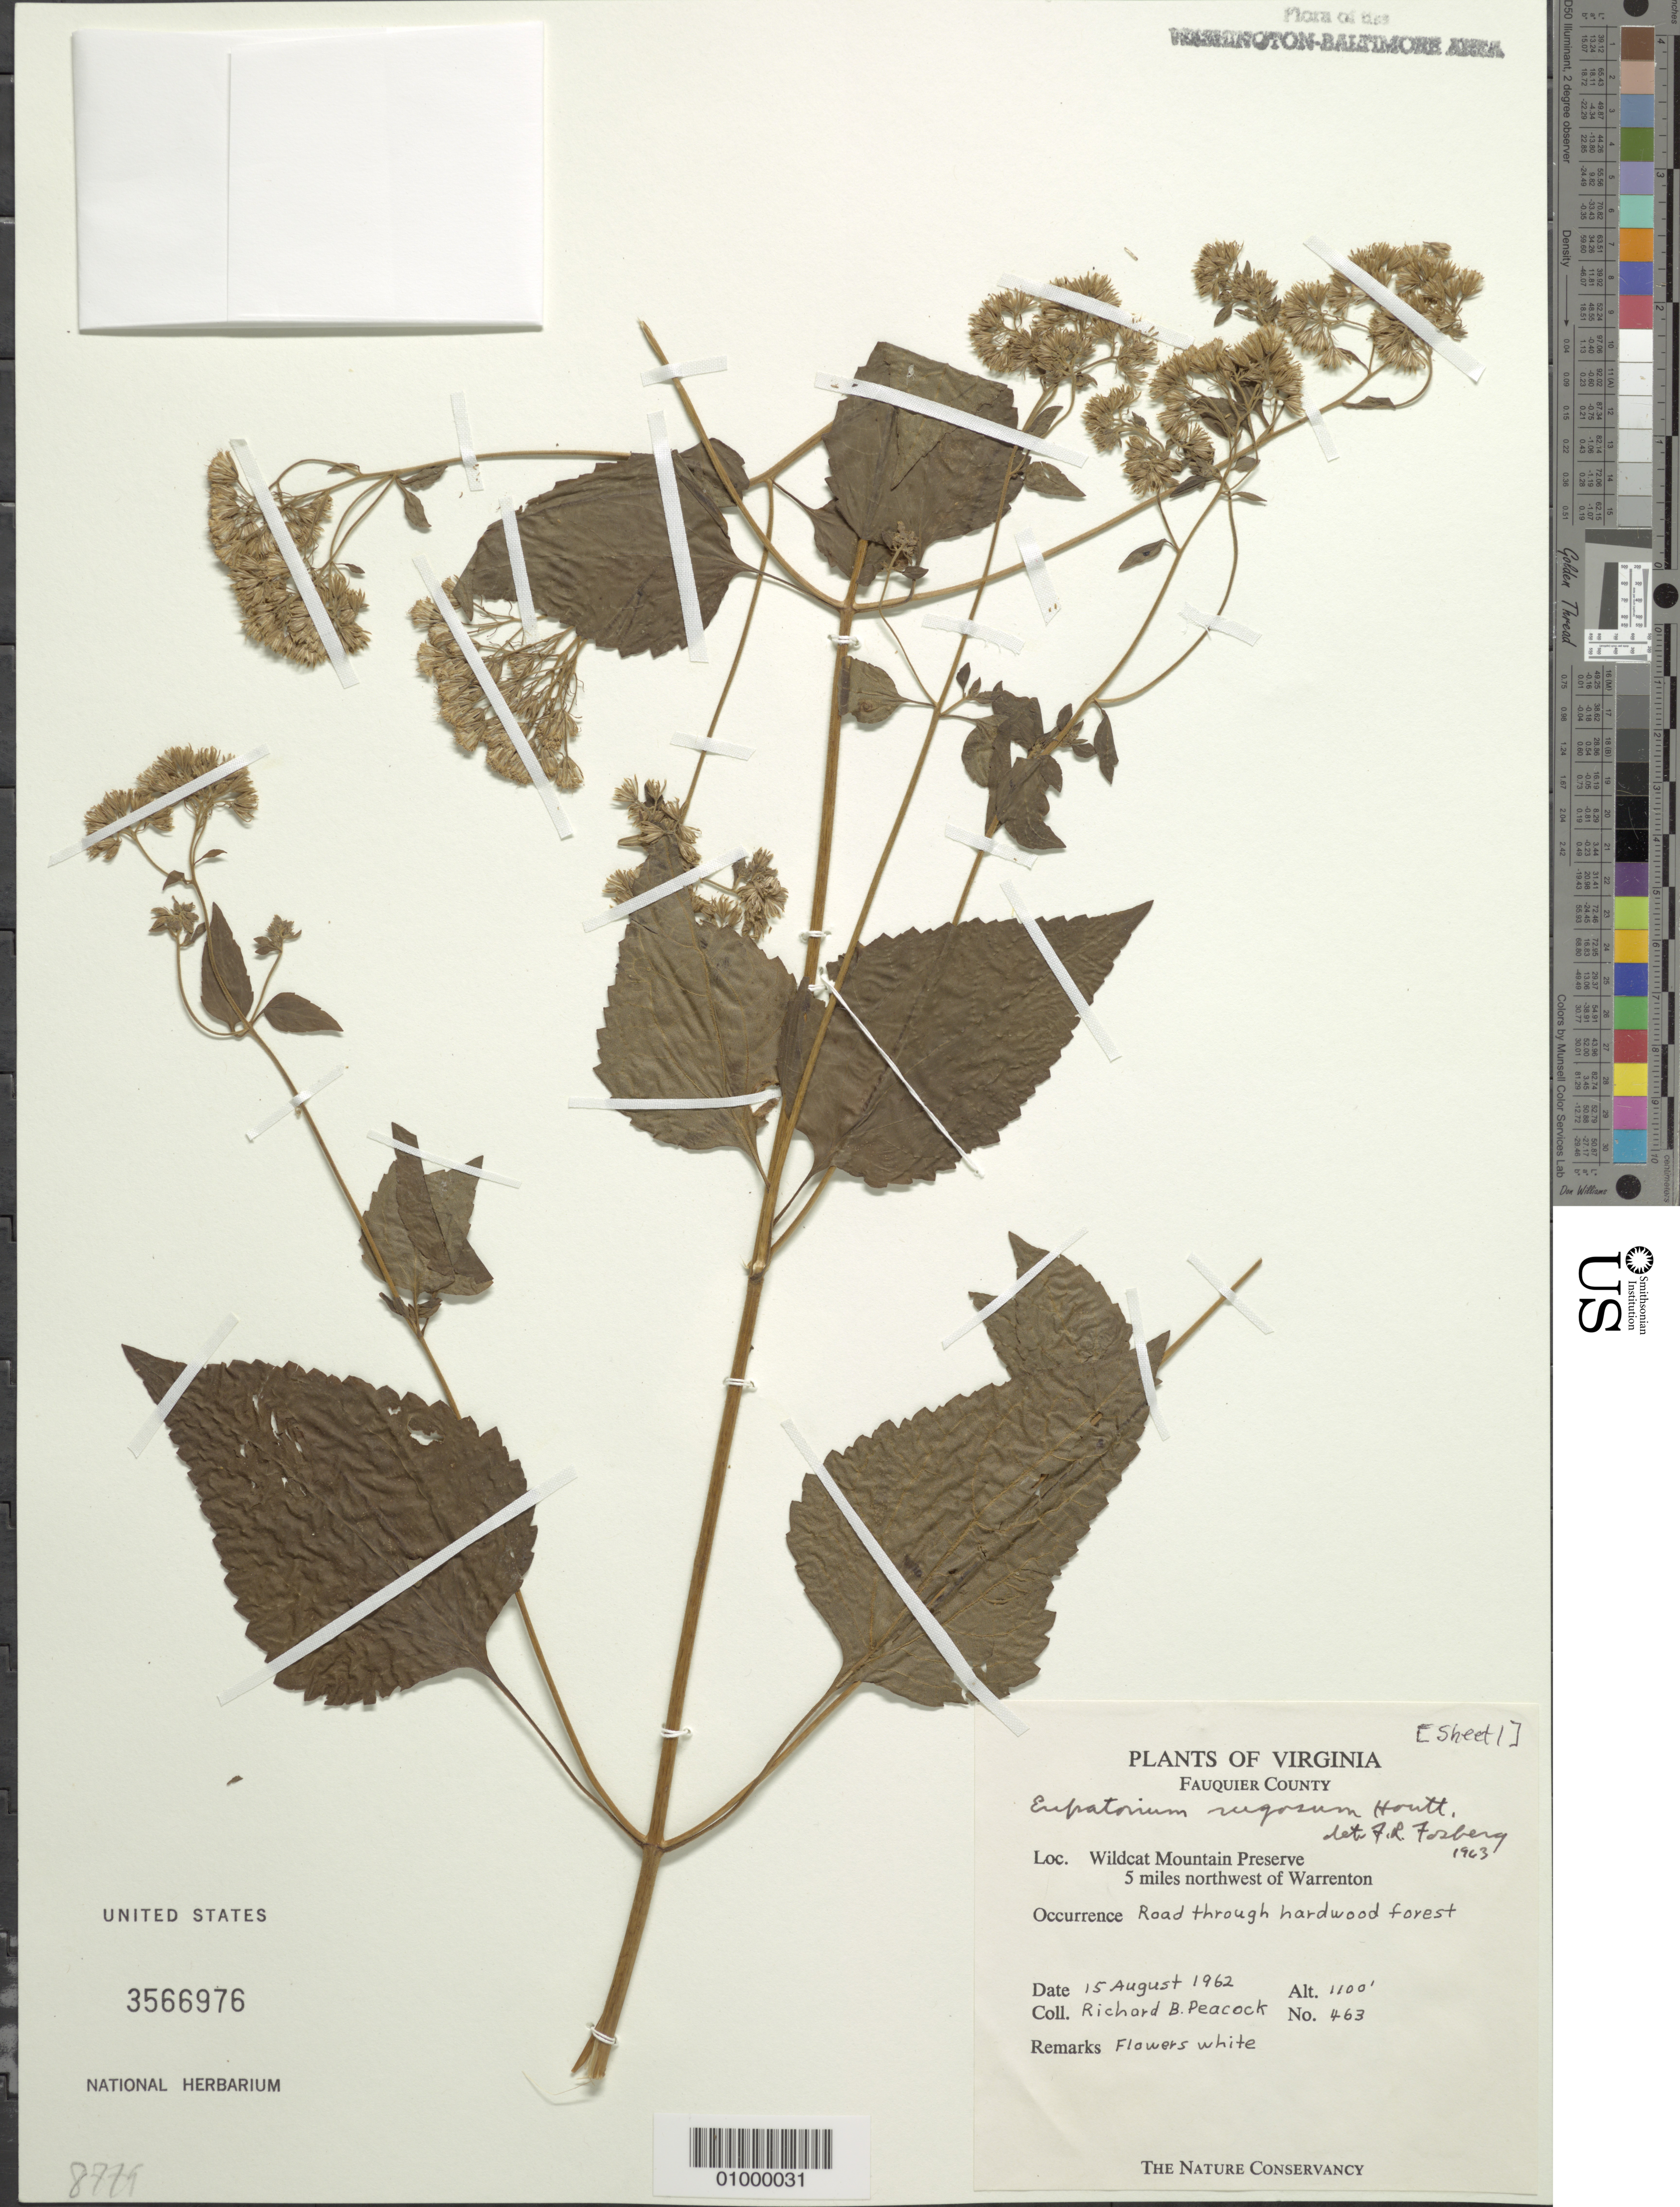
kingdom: Plantae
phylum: Tracheophyta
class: Magnoliopsida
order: Asterales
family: Asteraceae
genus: Ageratina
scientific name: Ageratina altissima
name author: (L.) R.M. King & H. Rob.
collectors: R. Peacock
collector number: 463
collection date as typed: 15 Aug 1962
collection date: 1962-08-15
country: United States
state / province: Virginia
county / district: Fauquier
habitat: road through hardwood forest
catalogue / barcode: US 3566976